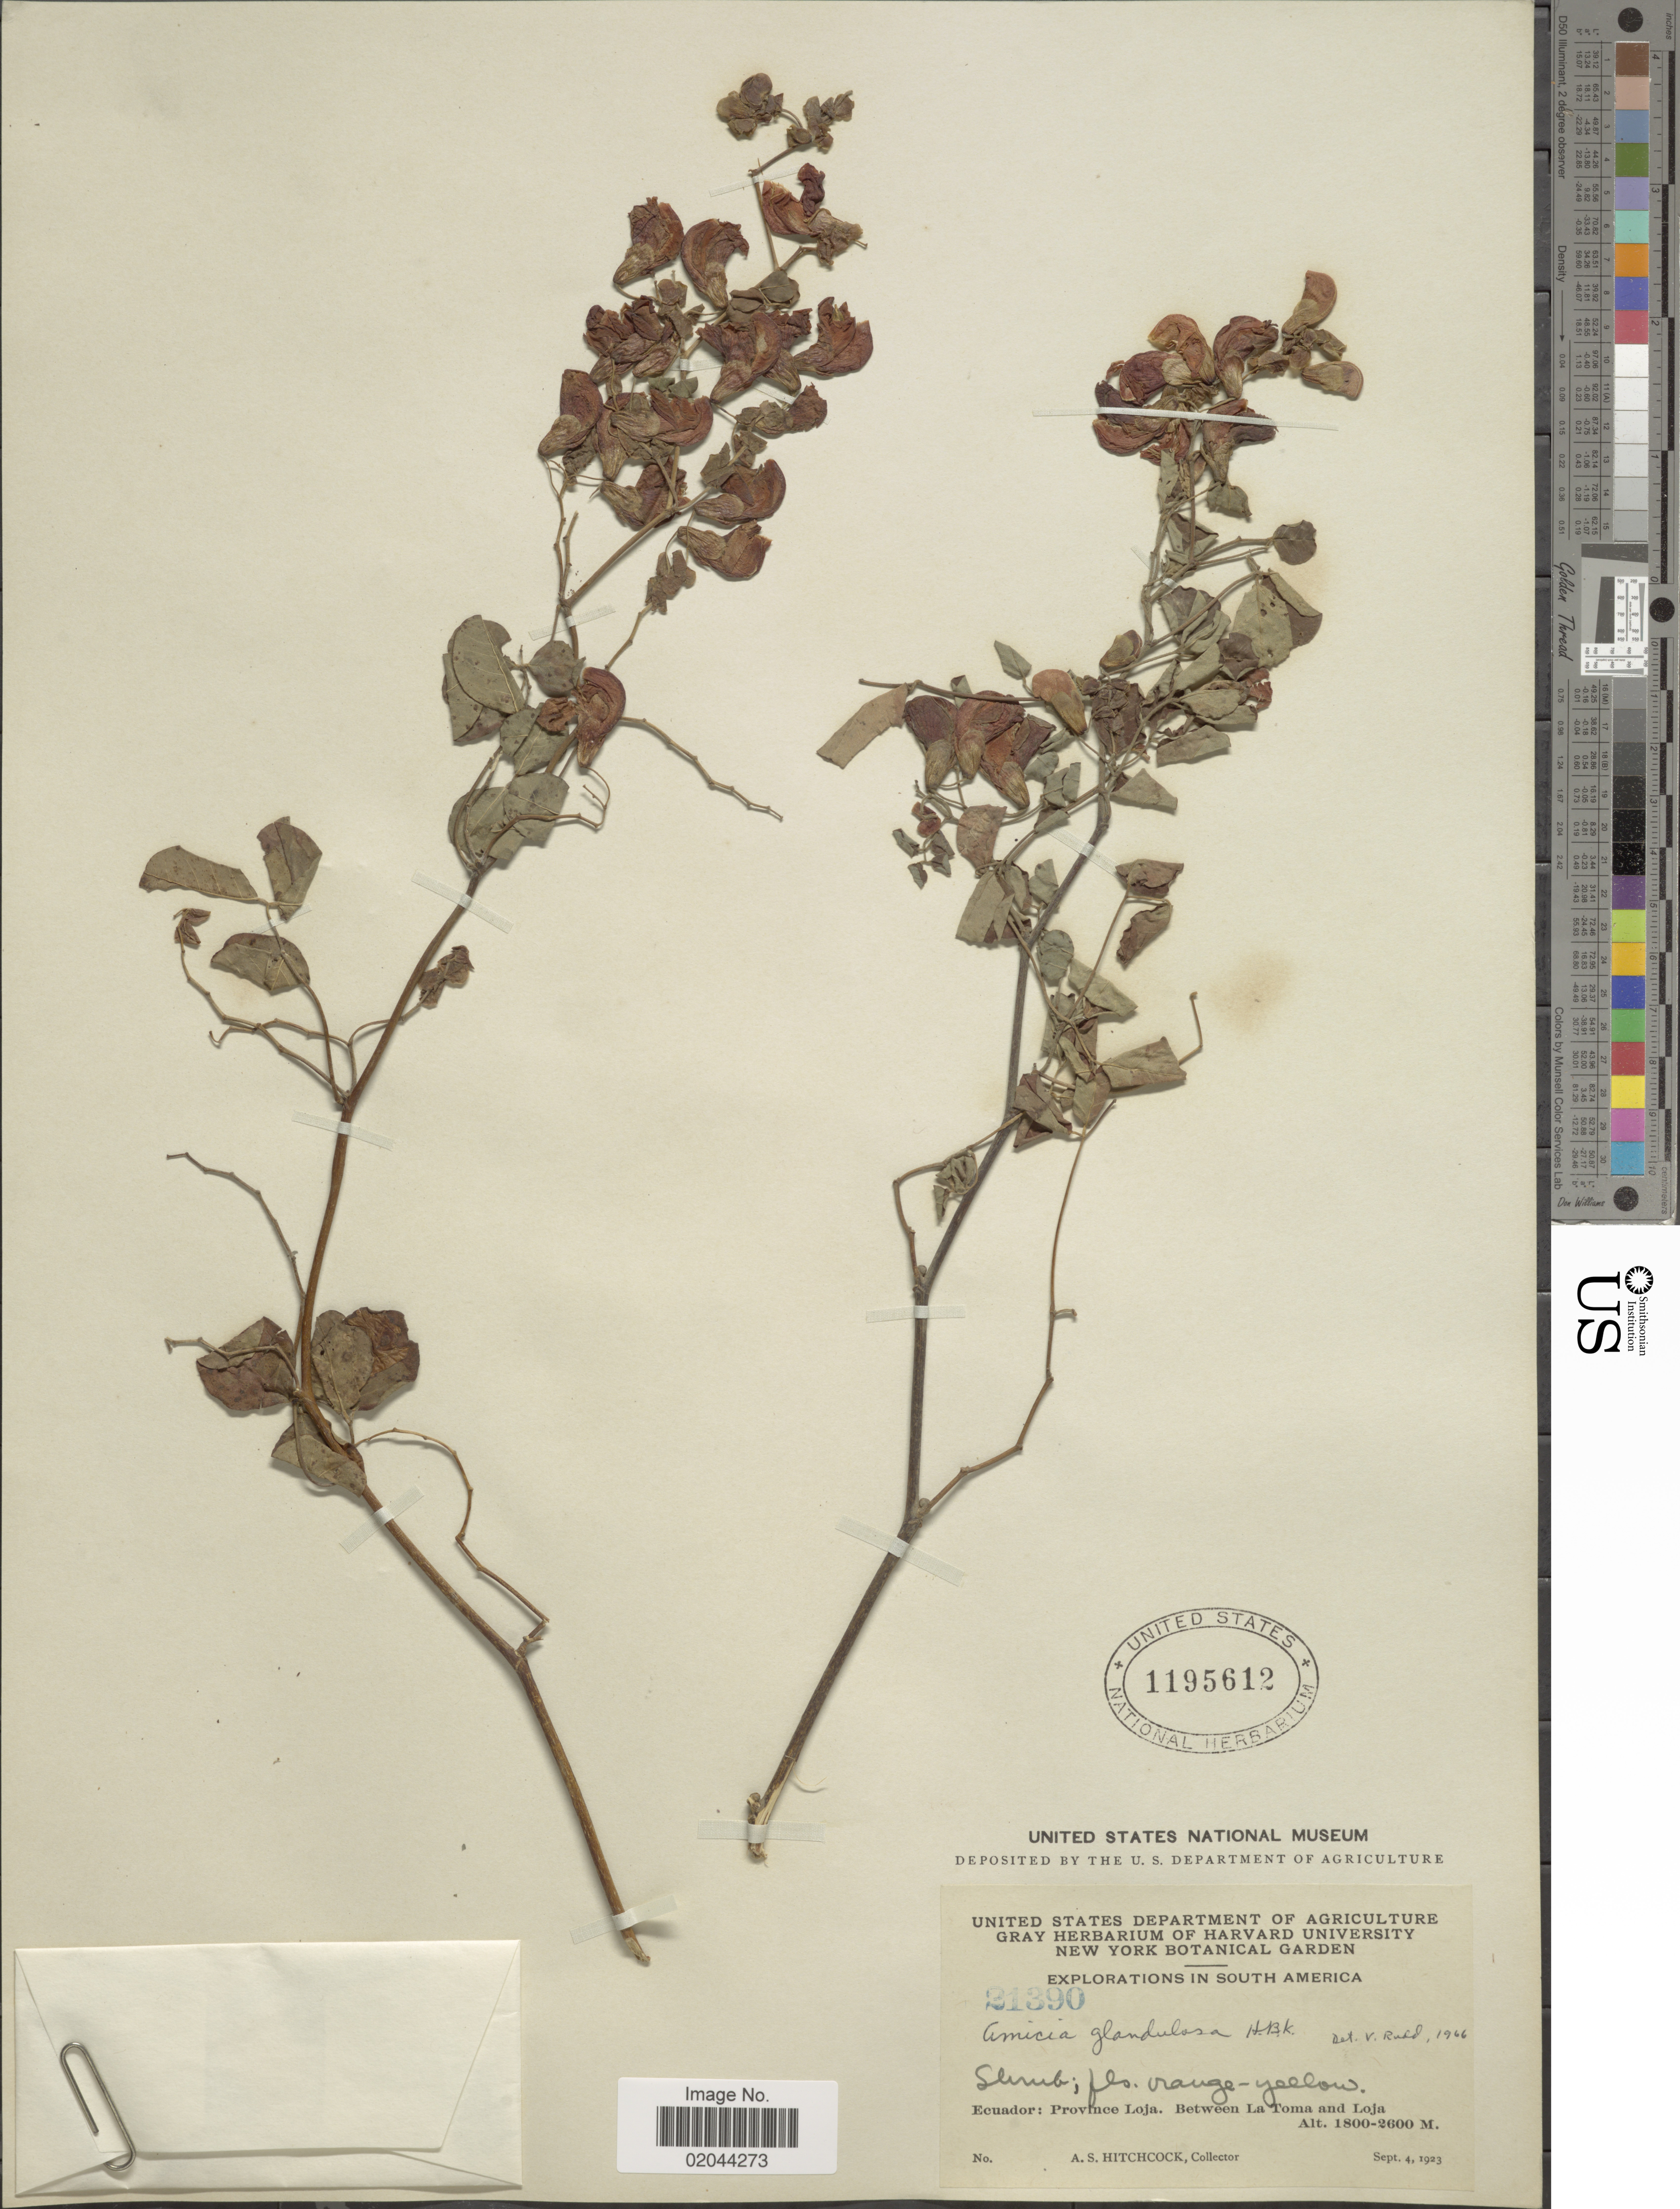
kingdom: Plantae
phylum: Tracheophyta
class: Magnoliopsida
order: Fabales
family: Fabaceae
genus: Amicia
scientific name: Amicia glandulosa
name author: Kunth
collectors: A. S. Hitchcock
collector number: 21390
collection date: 1923-09-04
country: Ecuador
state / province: Loja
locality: Between La Toma and Loja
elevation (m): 1800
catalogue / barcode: US 1195612